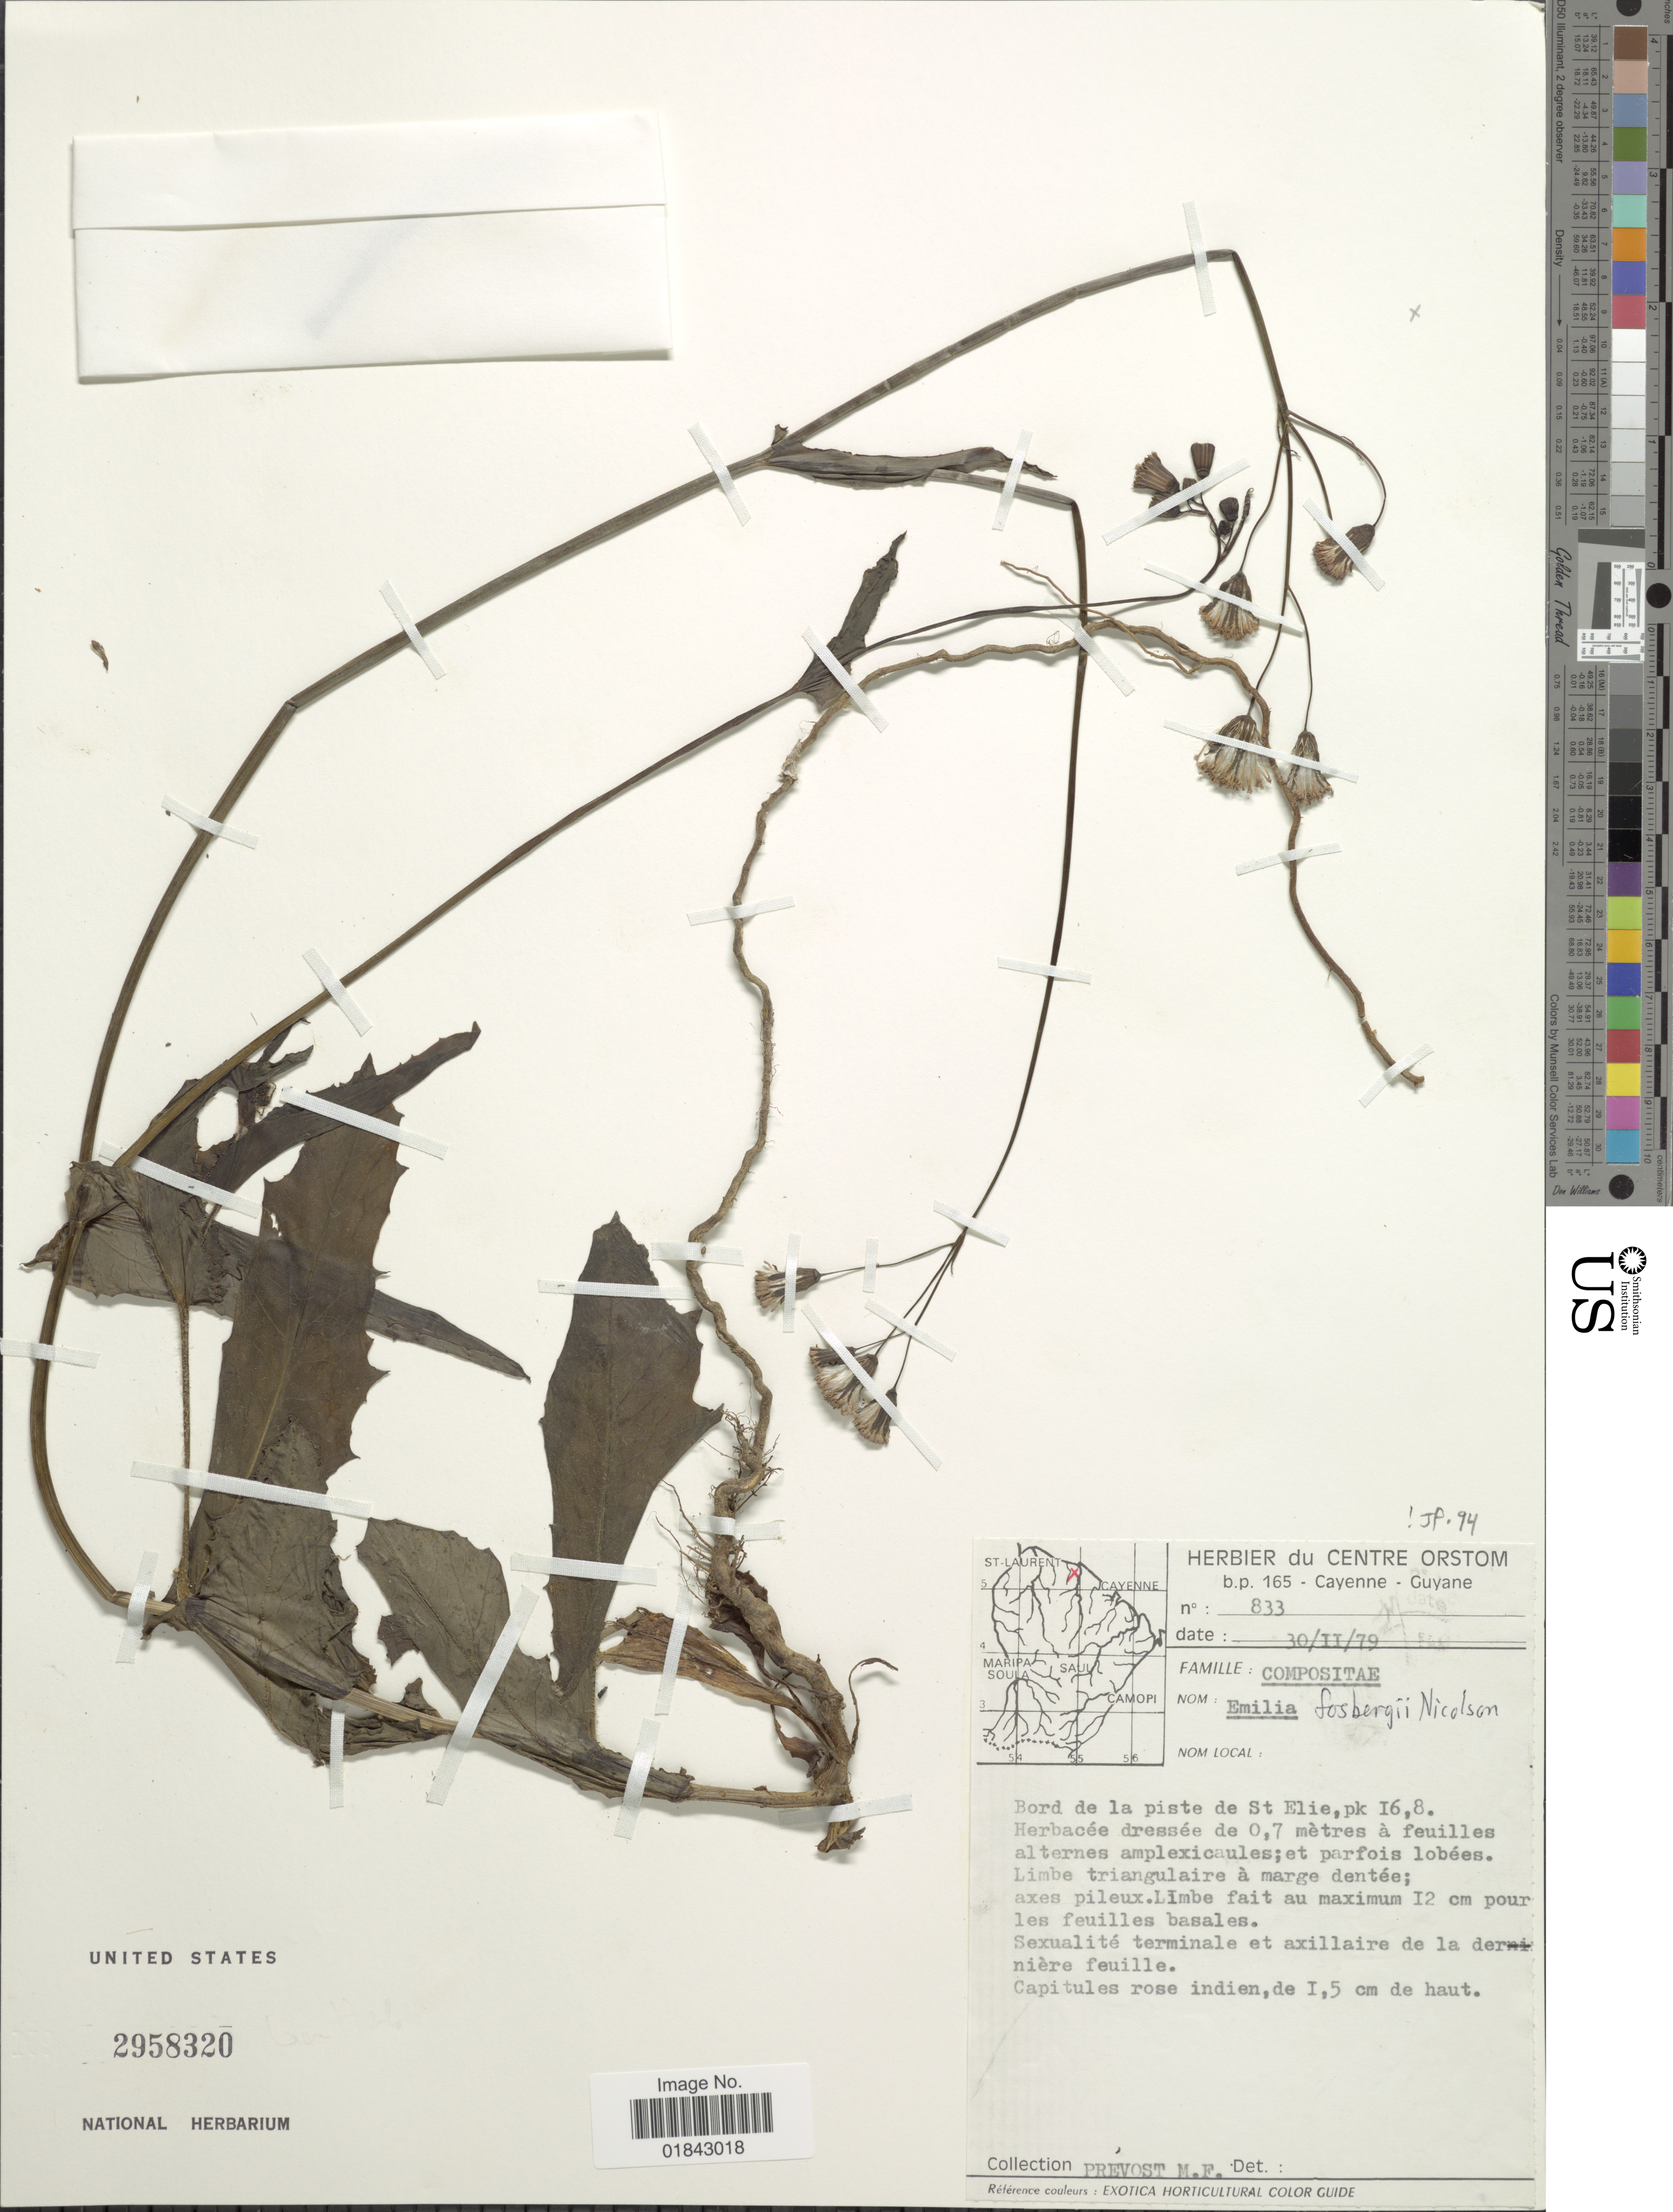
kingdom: Plantae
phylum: Tracheophyta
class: Magnoliopsida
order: Asterales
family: Asteraceae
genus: Emilia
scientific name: Emilia fosbergii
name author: Nicolson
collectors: M.-F. Prévost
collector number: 833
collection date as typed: Transcribed d/m/y: 30/11/79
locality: Bord de la piste de St Elie, pk 16,8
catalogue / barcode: US 2958320